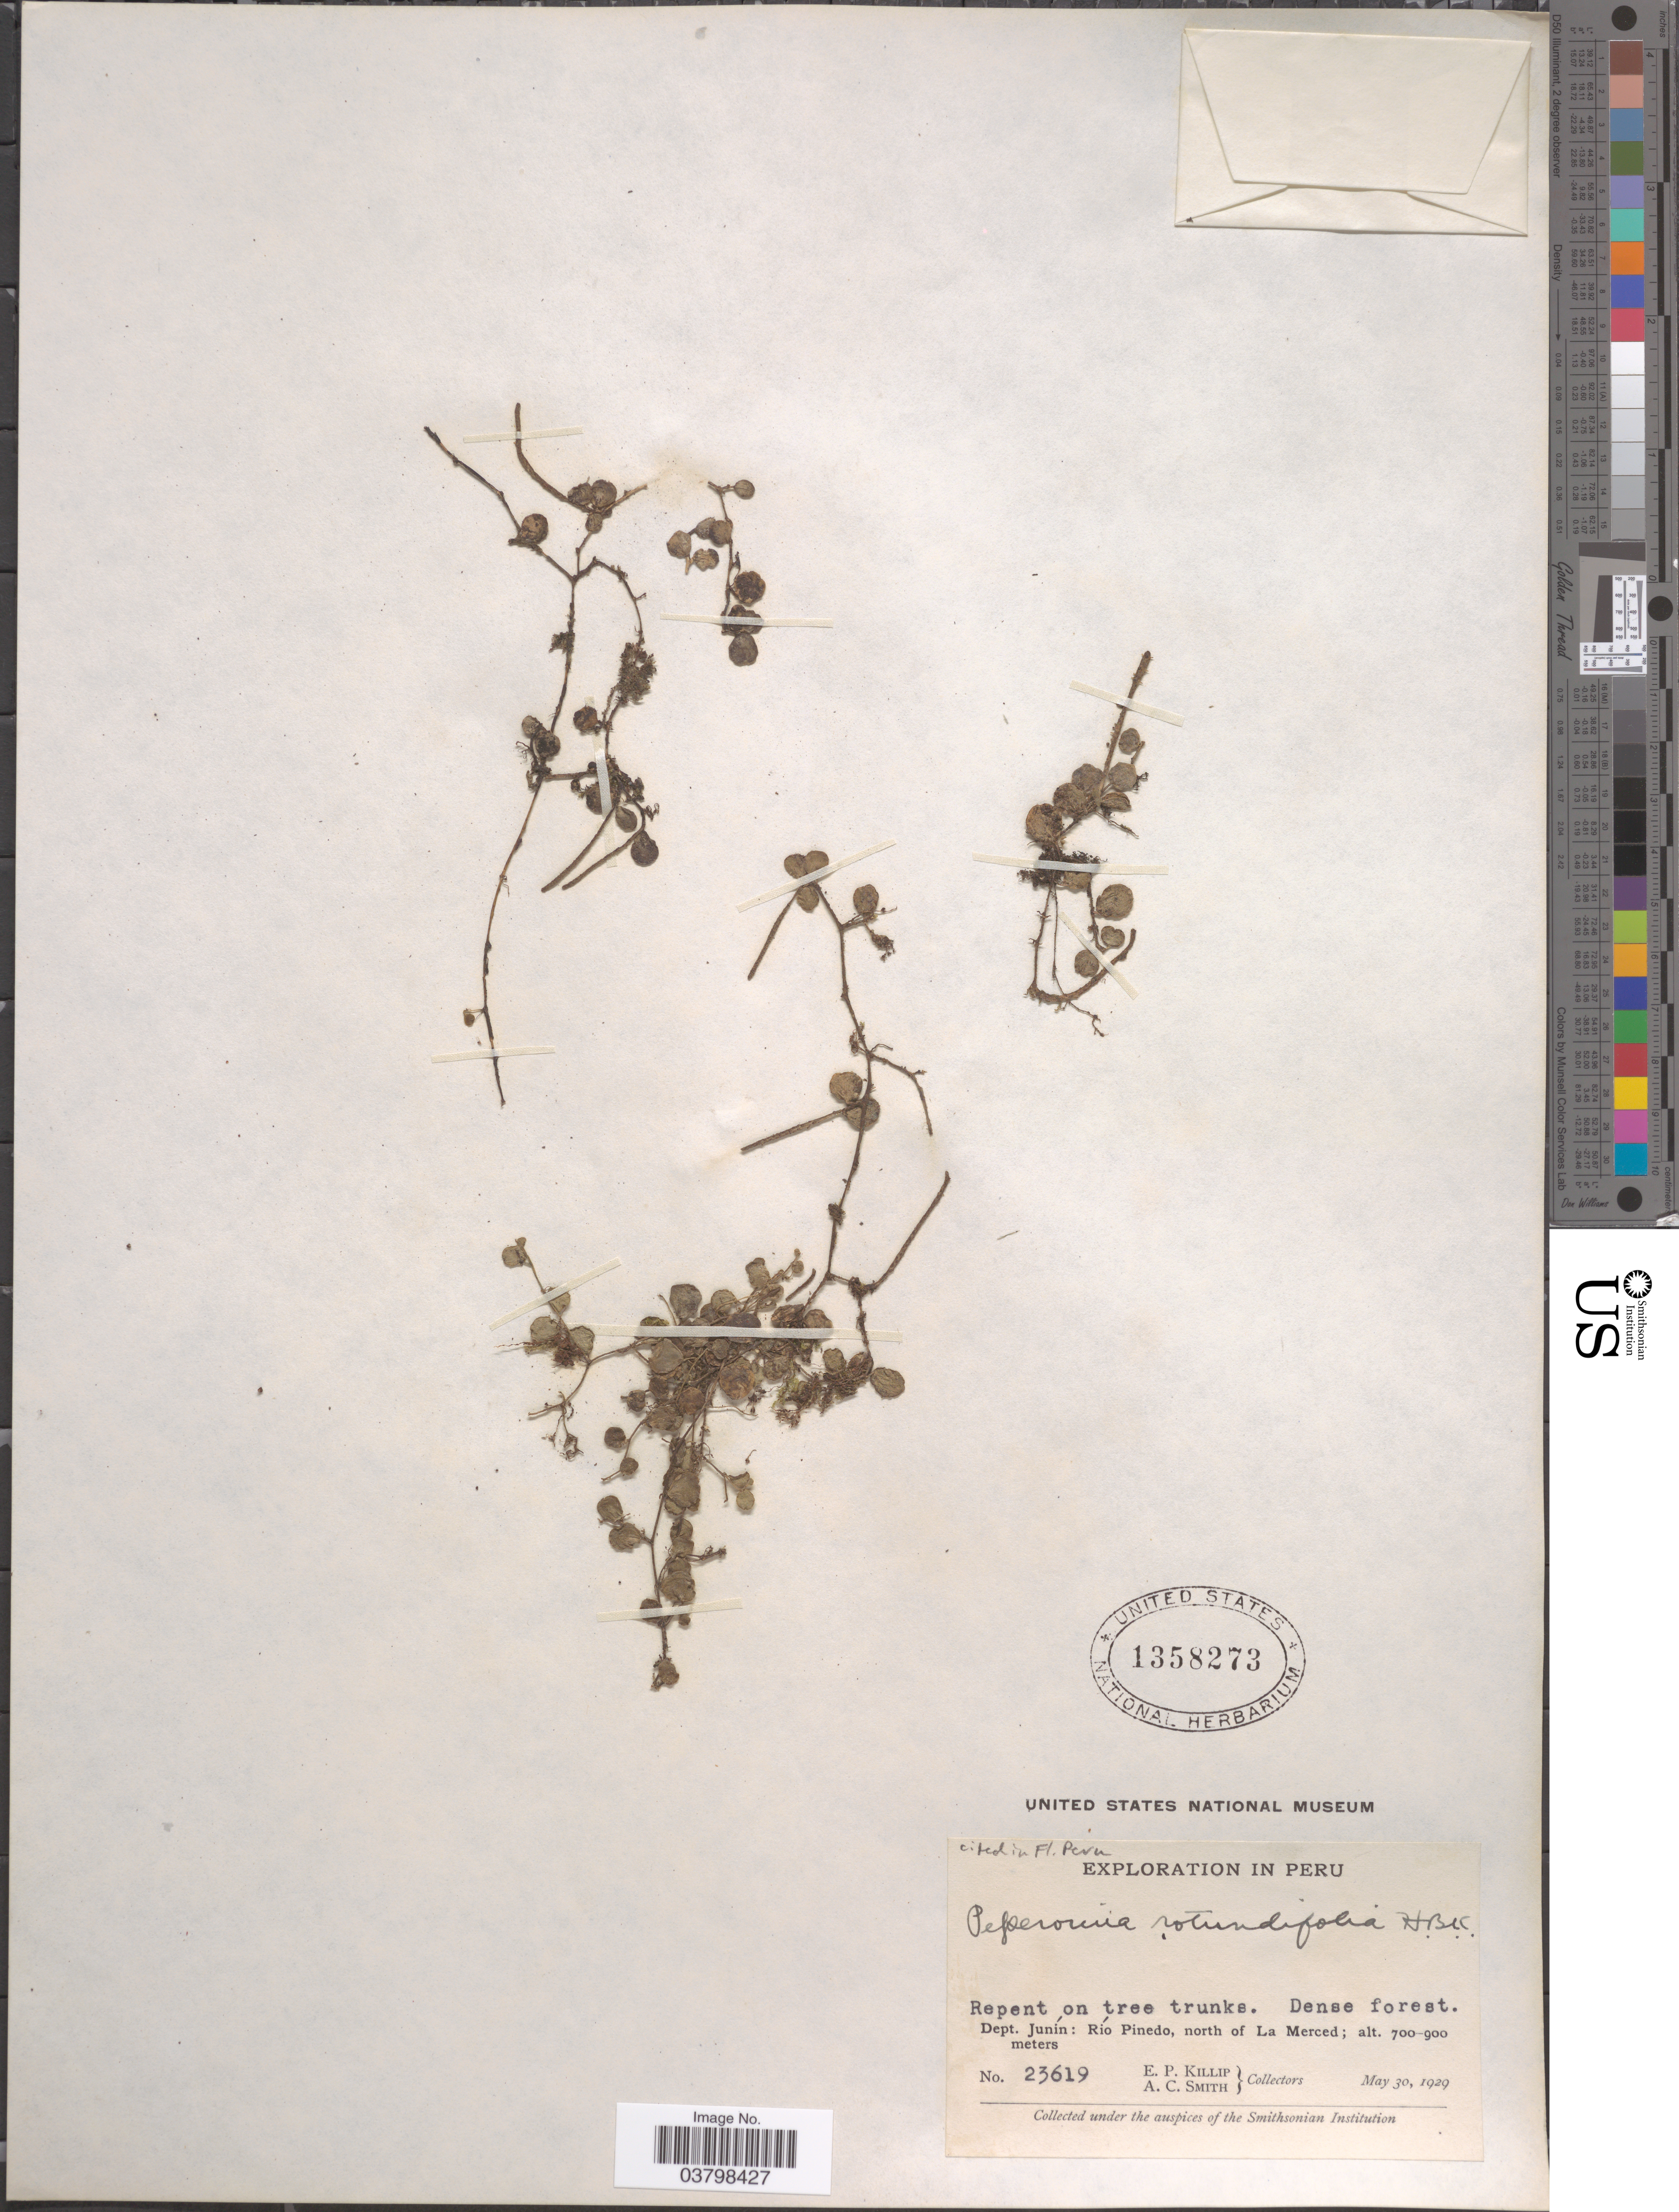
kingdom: Plantae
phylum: Tracheophyta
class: Magnoliopsida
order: Piperales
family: Piperaceae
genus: Peperomia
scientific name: Peperomia rotundifolia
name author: (L.) Kunth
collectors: E. P. Killip & A. C. Smith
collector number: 23619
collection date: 1929-05-30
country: Peru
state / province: Junín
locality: Dept. Junín: Río Pinedo, north of La Merced.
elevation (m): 700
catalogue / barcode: US 1358273